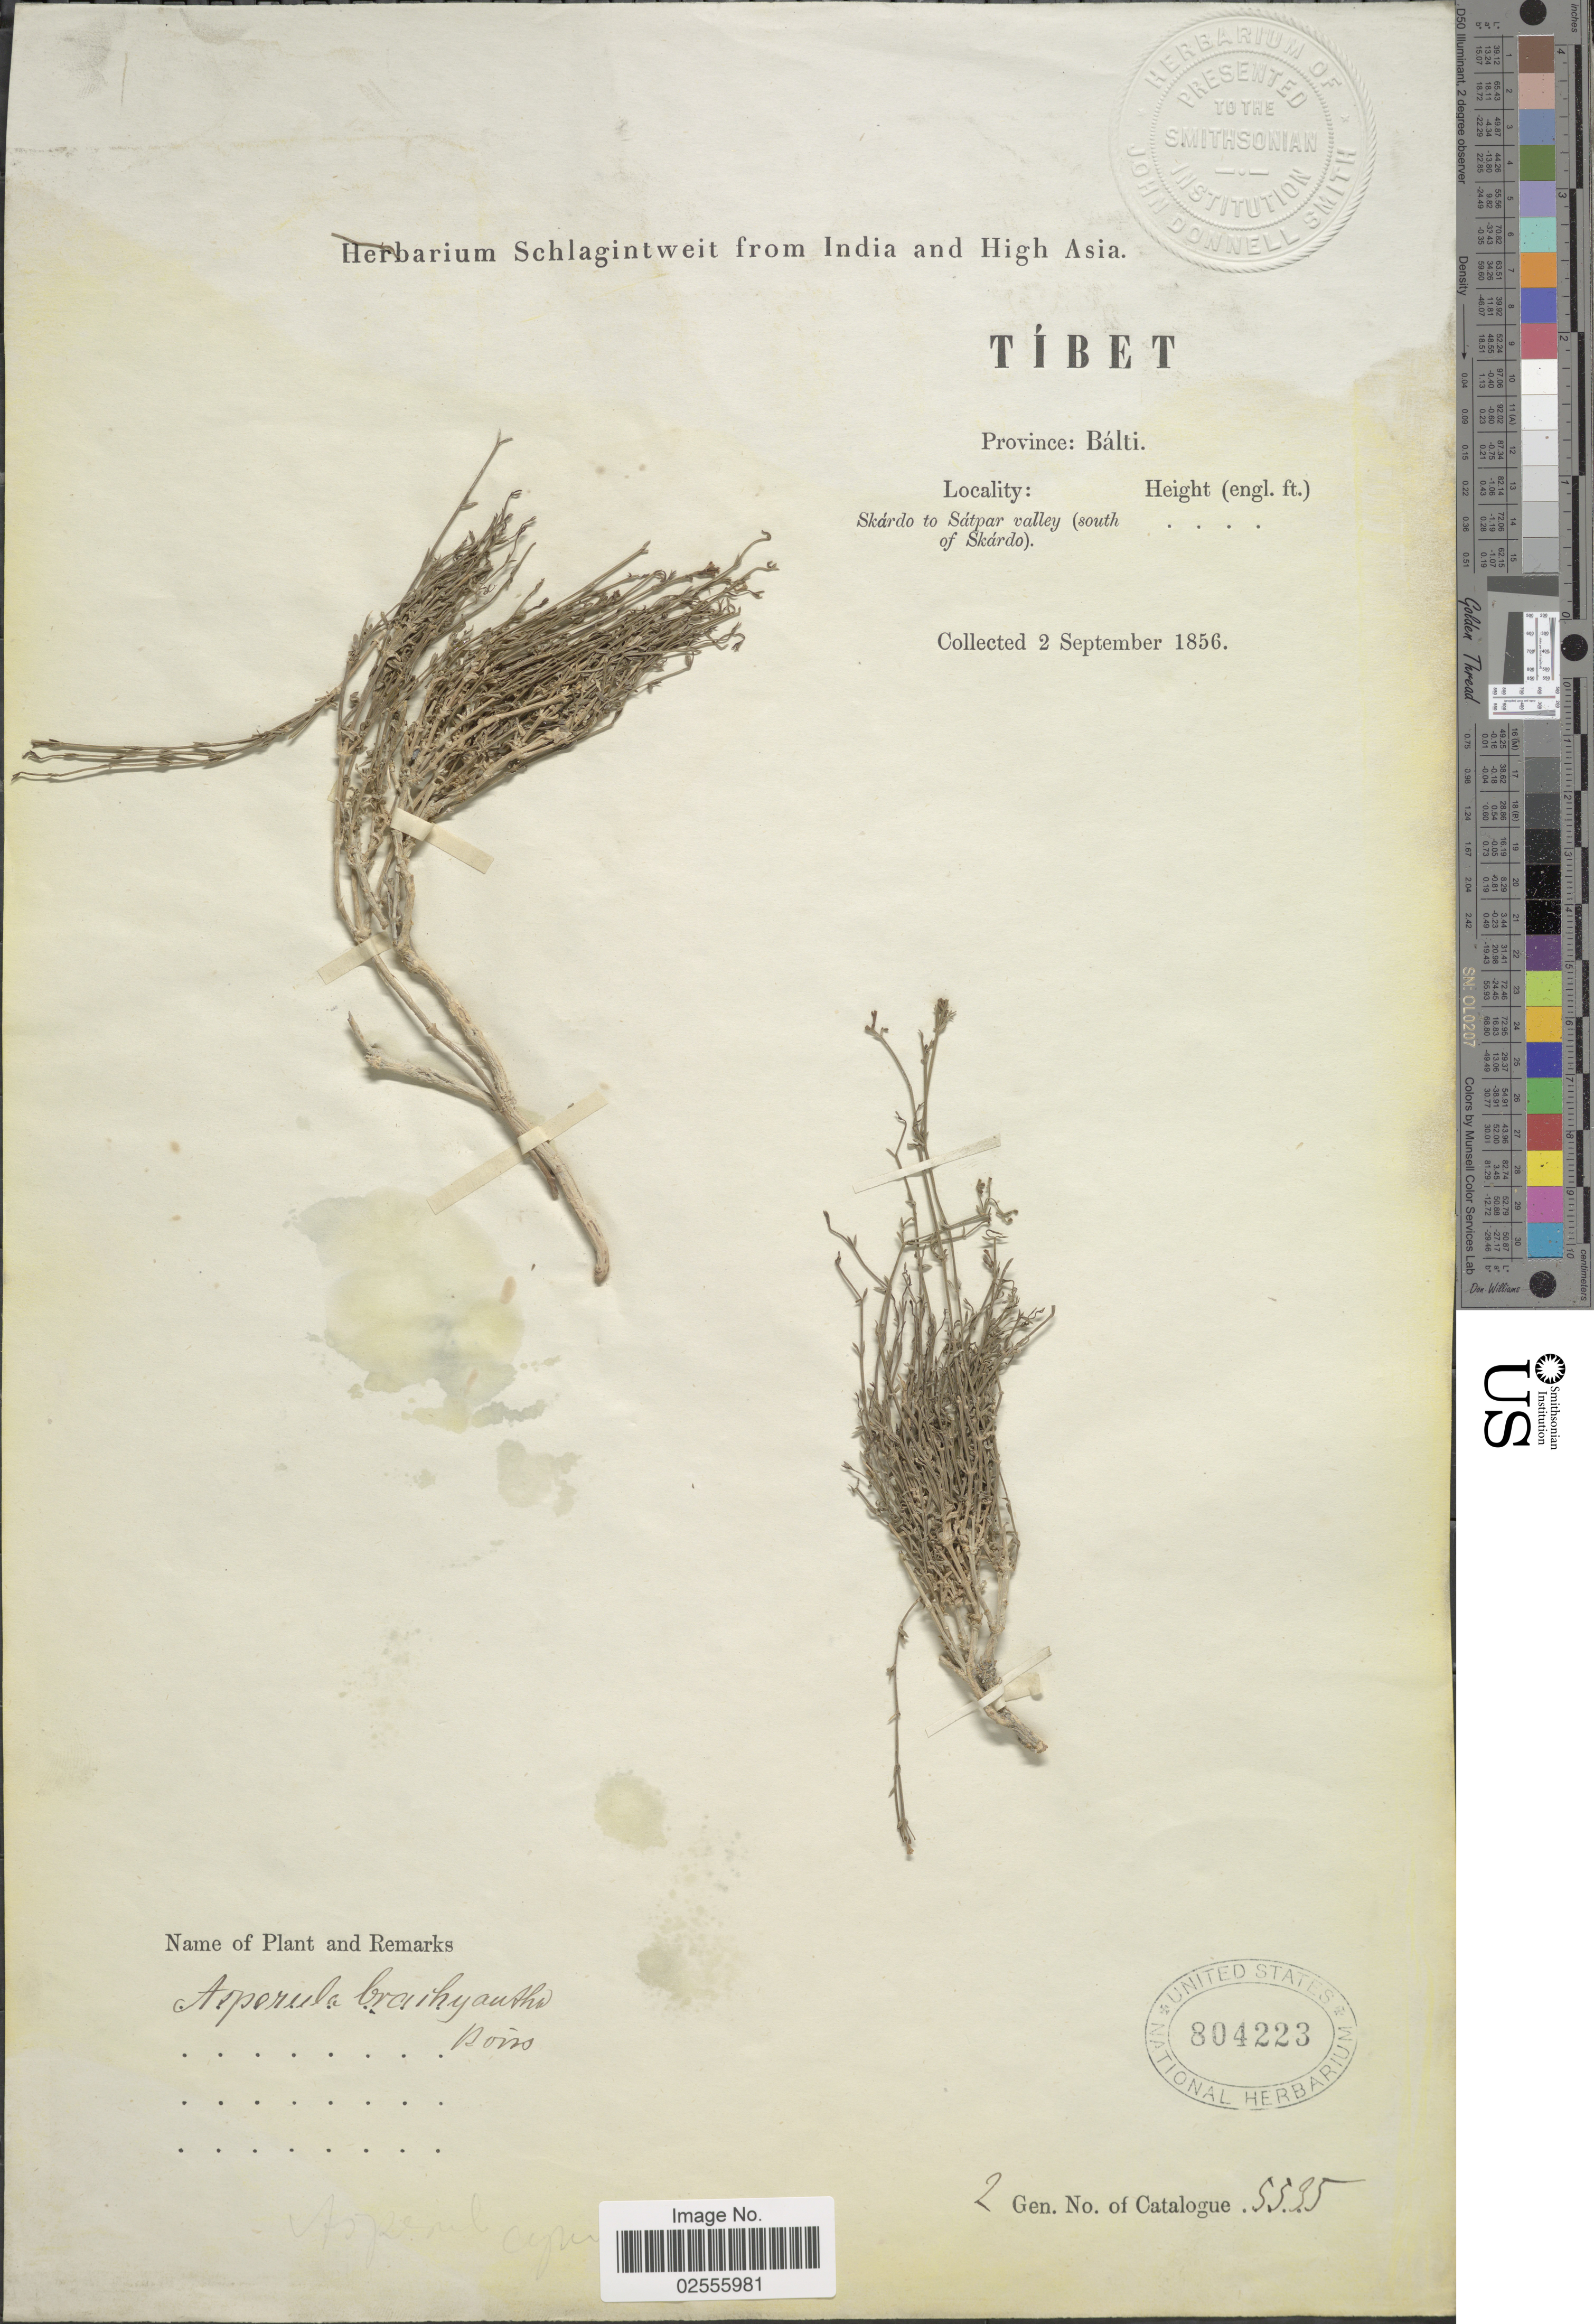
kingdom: Plantae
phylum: Tracheophyta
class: Magnoliopsida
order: Gentianales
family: Rubiaceae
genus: Asperula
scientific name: Asperula brachyantha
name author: Boiss.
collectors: ex herb. Schlagintweit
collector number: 5535*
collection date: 1856-09-02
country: China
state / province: Xizang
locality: Tibet, Province: Balti, Skardo to Satpar valley (south of Skardo).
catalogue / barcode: US 804223